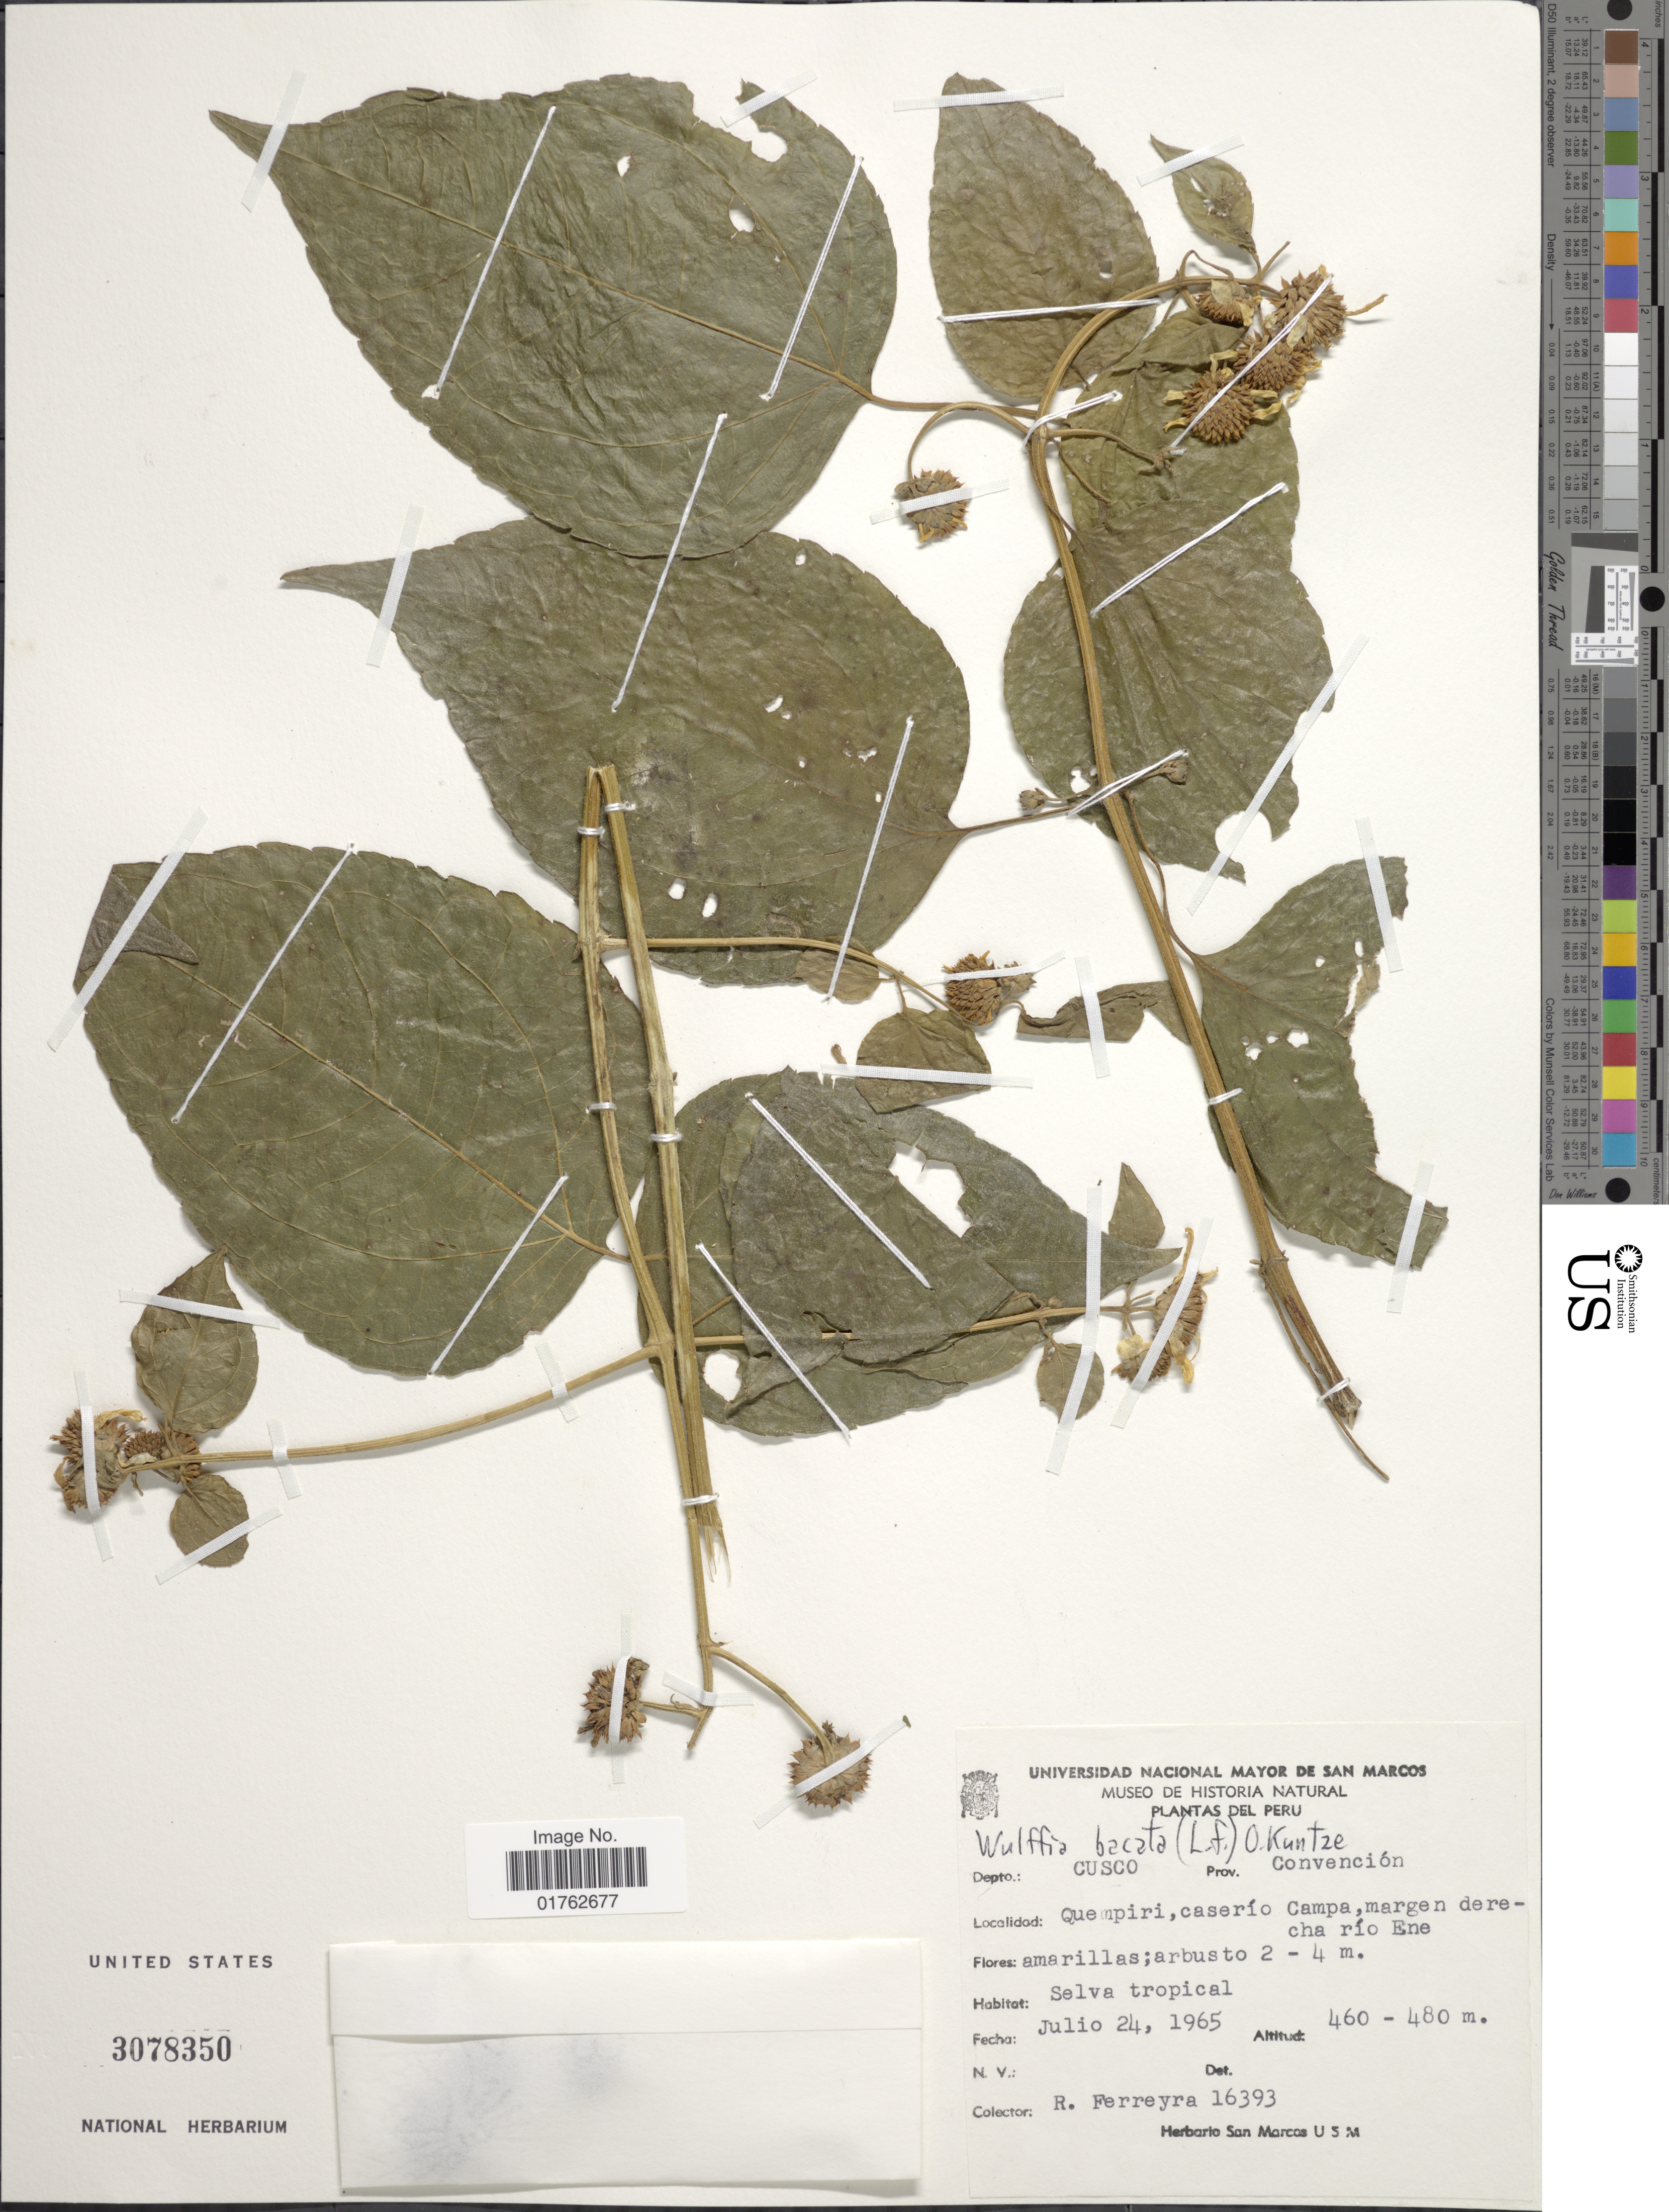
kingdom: Plantae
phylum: Tracheophyta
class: Magnoliopsida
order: Asterales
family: Asteraceae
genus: Wulffia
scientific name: Wulffia baccata var. baccata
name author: (L.) Kuntze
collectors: R. A. Ferreyra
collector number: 16393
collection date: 1965-07-24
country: Peru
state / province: Cusco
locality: Dept. Cusco, Prov. Convencion, Quempiri, caserio Campa, margen derecha rio Ene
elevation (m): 460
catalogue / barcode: US 3078350